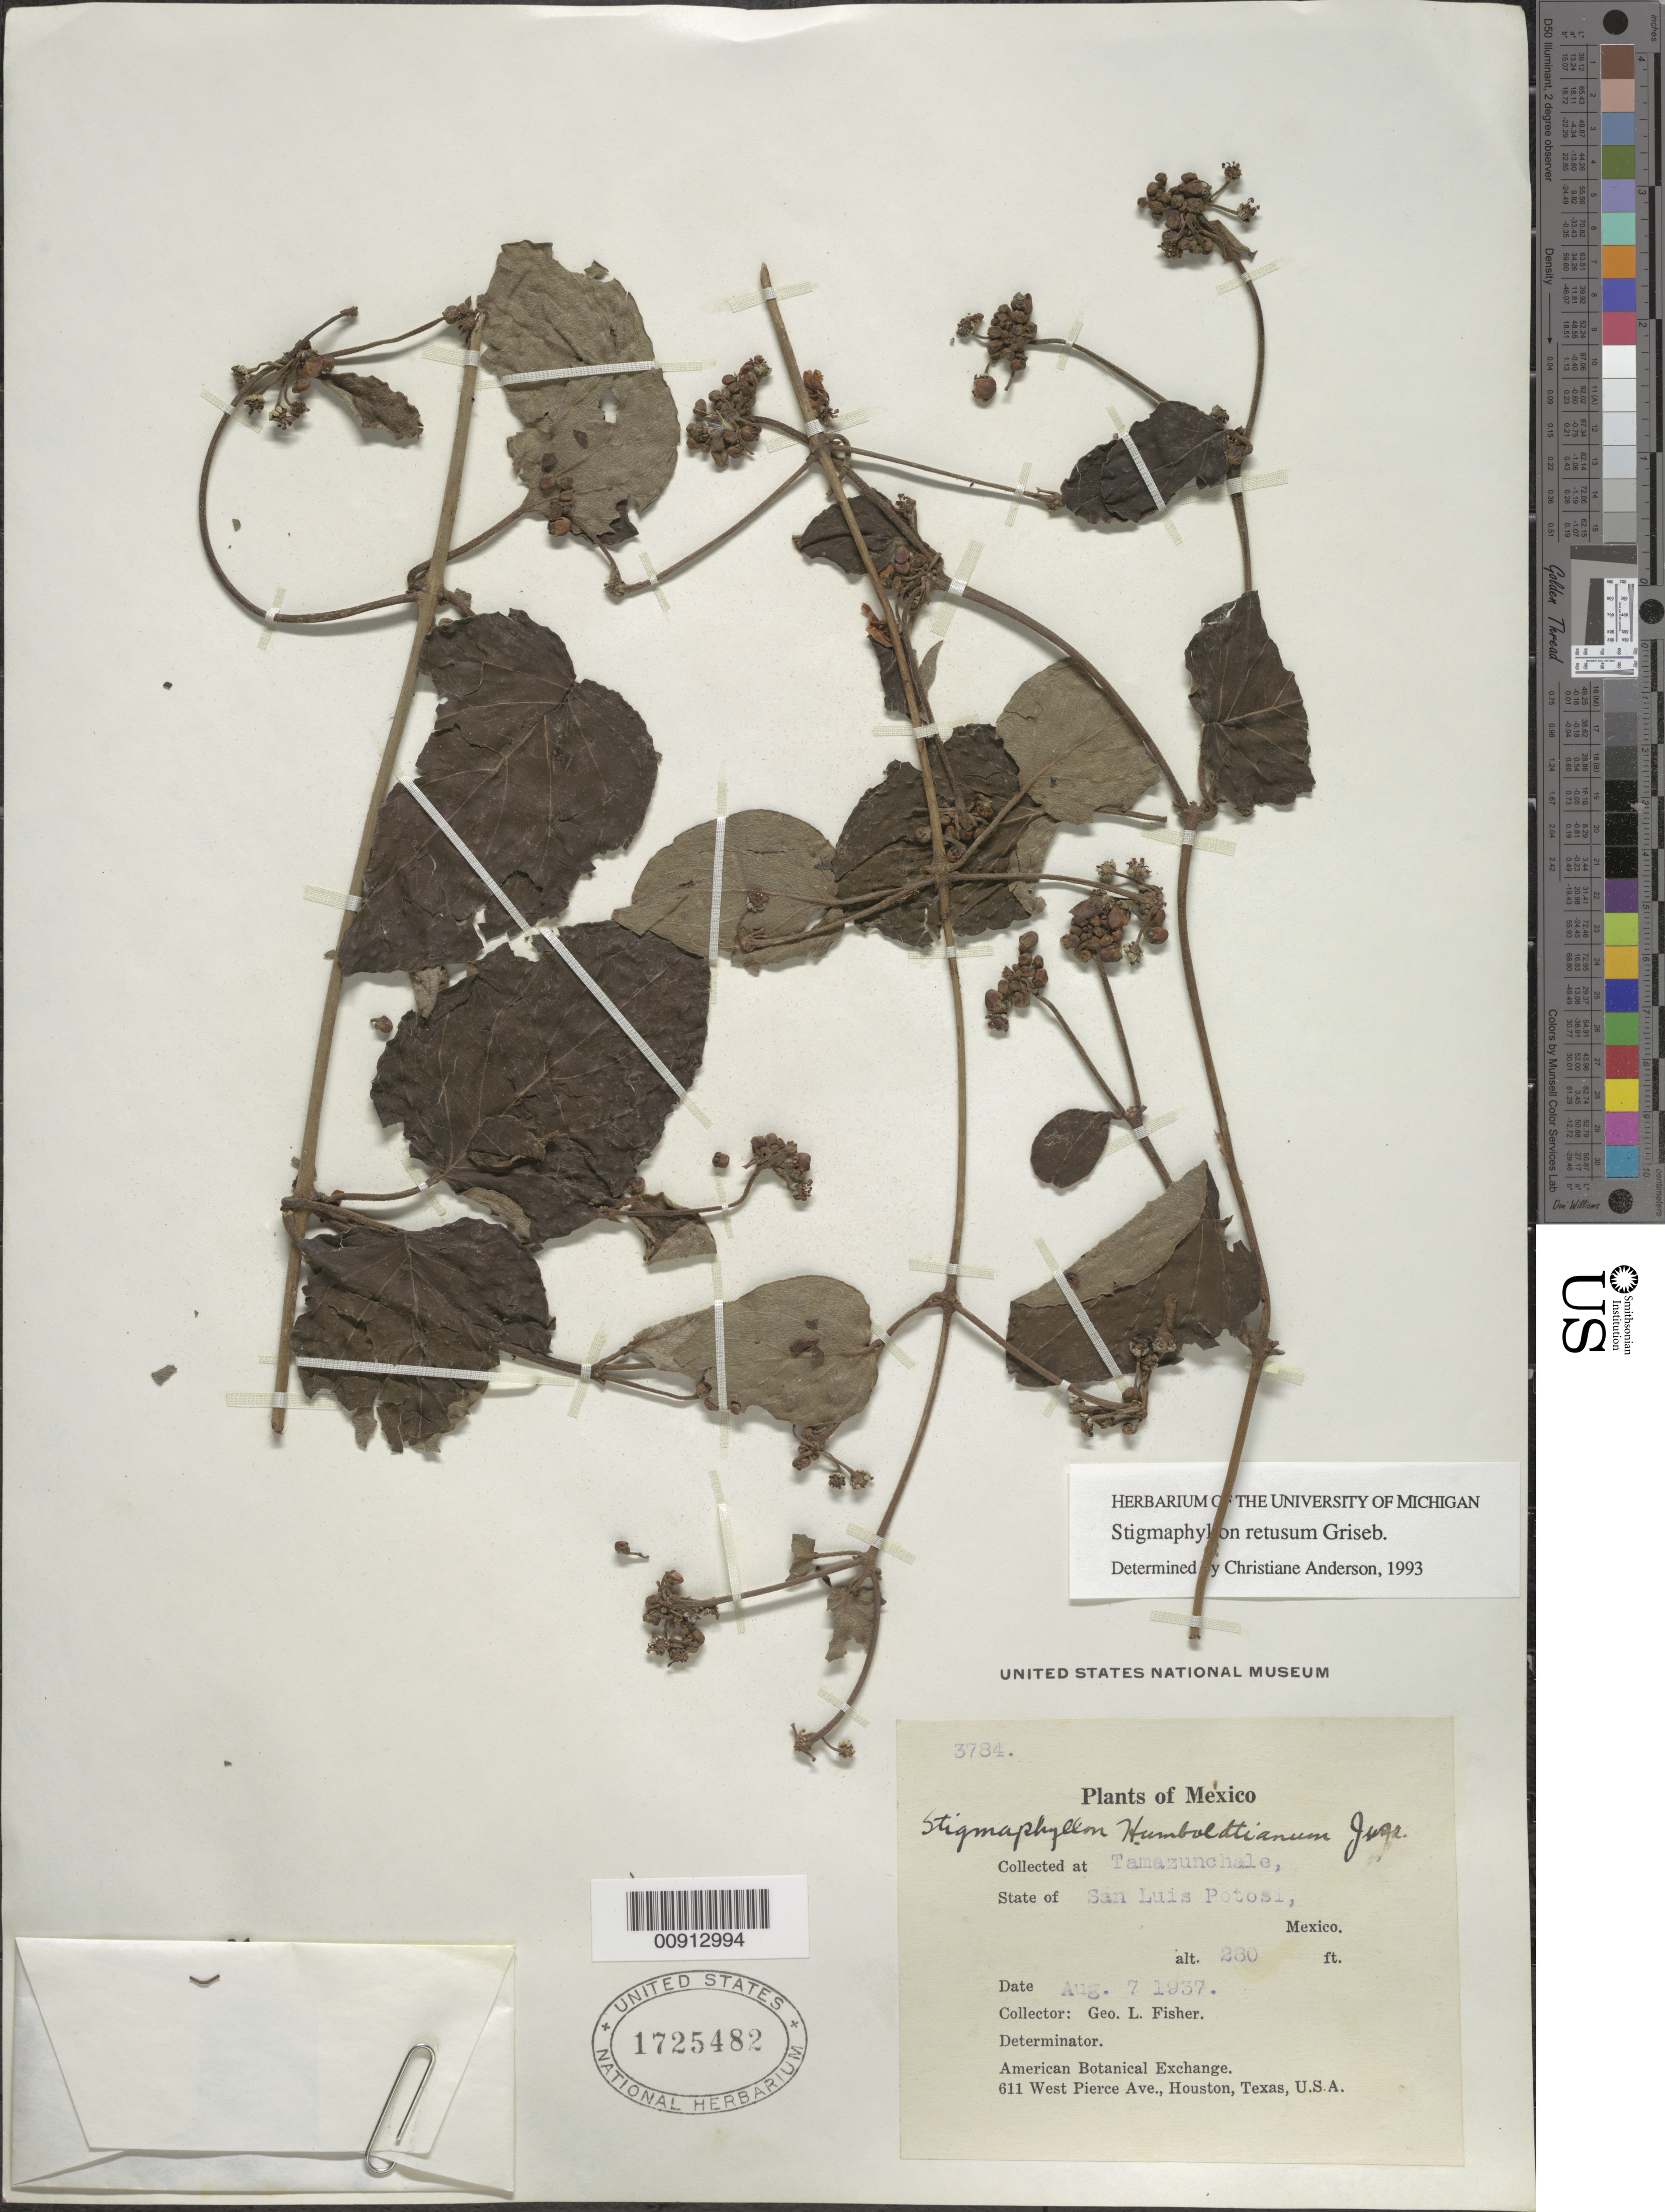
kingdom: Plantae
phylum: Tracheophyta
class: Magnoliopsida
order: Malpighiales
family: Malpighiaceae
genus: Stigmaphyllon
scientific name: Stigmaphyllon retusum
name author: Griseb.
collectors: G. L. Fisher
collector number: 3784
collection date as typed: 07 Aug 1937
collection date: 1937-08-07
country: Mexico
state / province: San Luis Potosí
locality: Tamazunchale, State of San Luis Potosí.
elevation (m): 70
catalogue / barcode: US 1725482